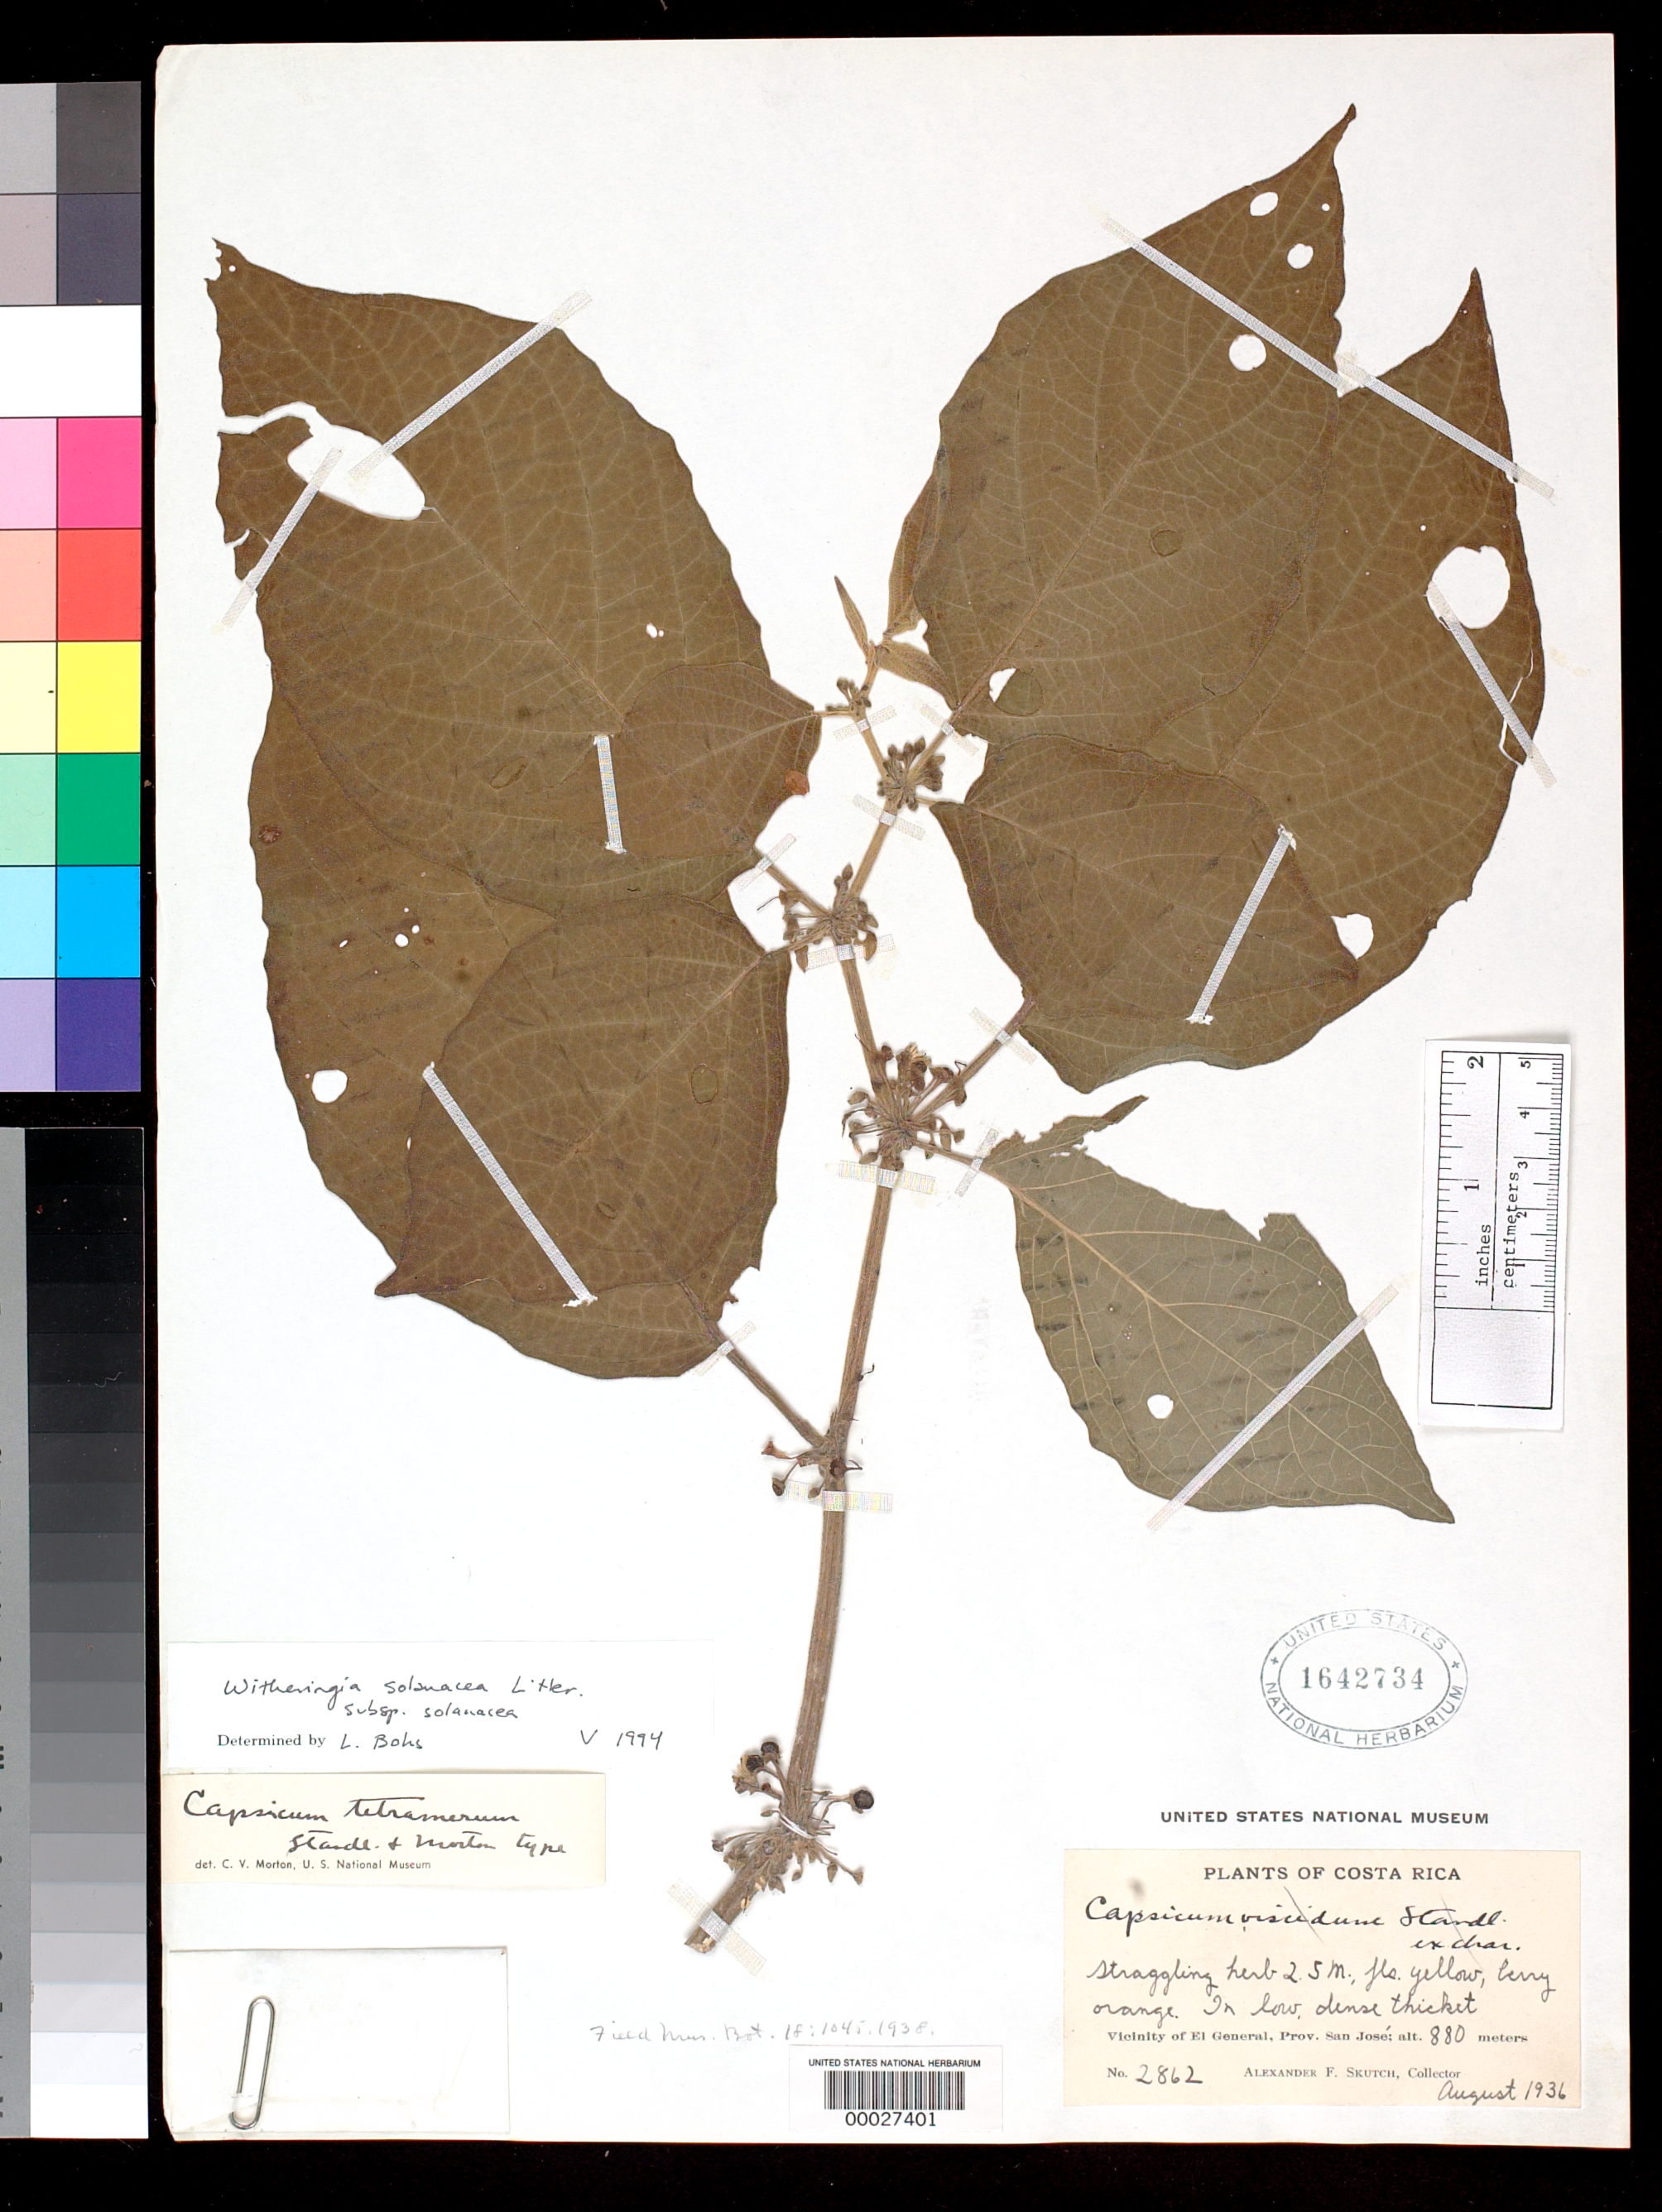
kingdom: Plantae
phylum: Tracheophyta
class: Magnoliopsida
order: Solanales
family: Solanaceae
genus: Capsicum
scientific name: Capsicum tetramerum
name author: Standl. & C.V. Morton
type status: Holotype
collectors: A. F. Skutch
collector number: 2862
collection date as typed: Aug 1936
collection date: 1936-08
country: Costa Rica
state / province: San José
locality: Vicinity of El General.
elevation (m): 880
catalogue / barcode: US 1642734